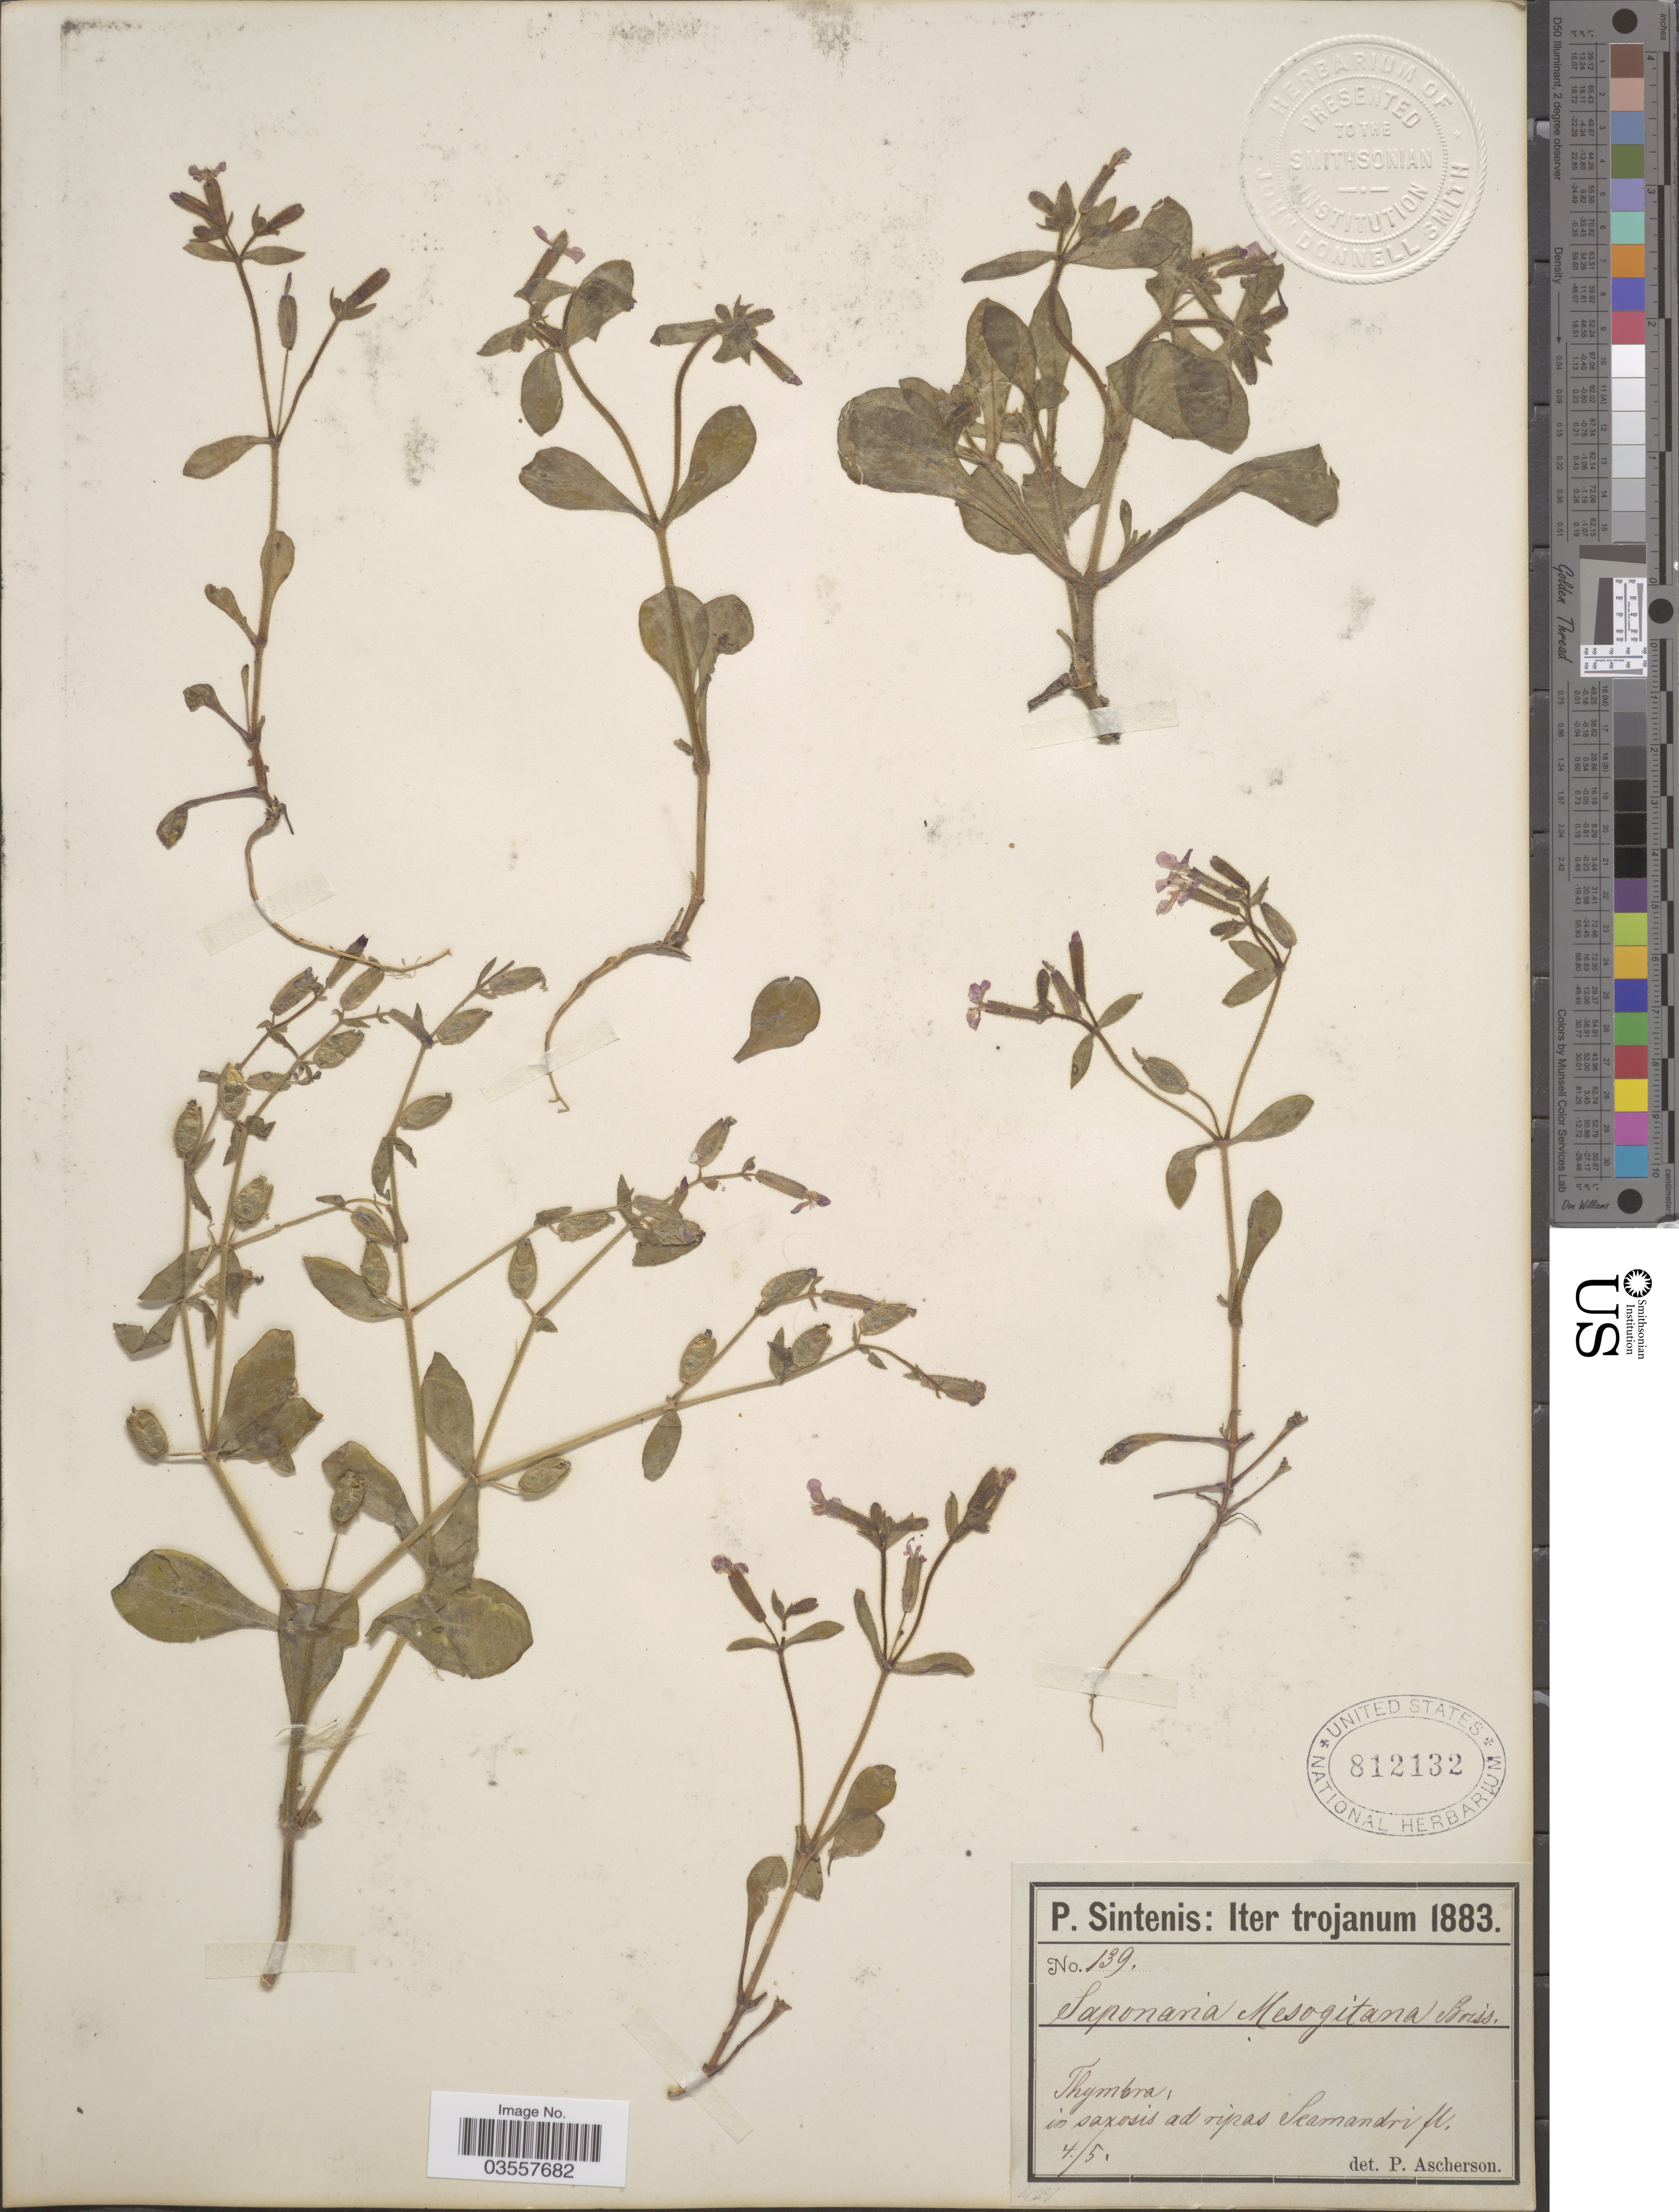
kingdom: Plantae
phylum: Tracheophyta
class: Magnoliopsida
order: Caryophyllales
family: Caryophyllaceae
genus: Saponaria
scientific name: Saponaria mesogitana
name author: Boiss.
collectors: P. Sintenis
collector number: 139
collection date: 1883-05-04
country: Turkey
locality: Thymbra: in saxosis ad ripas Scamandri.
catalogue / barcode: US 812132